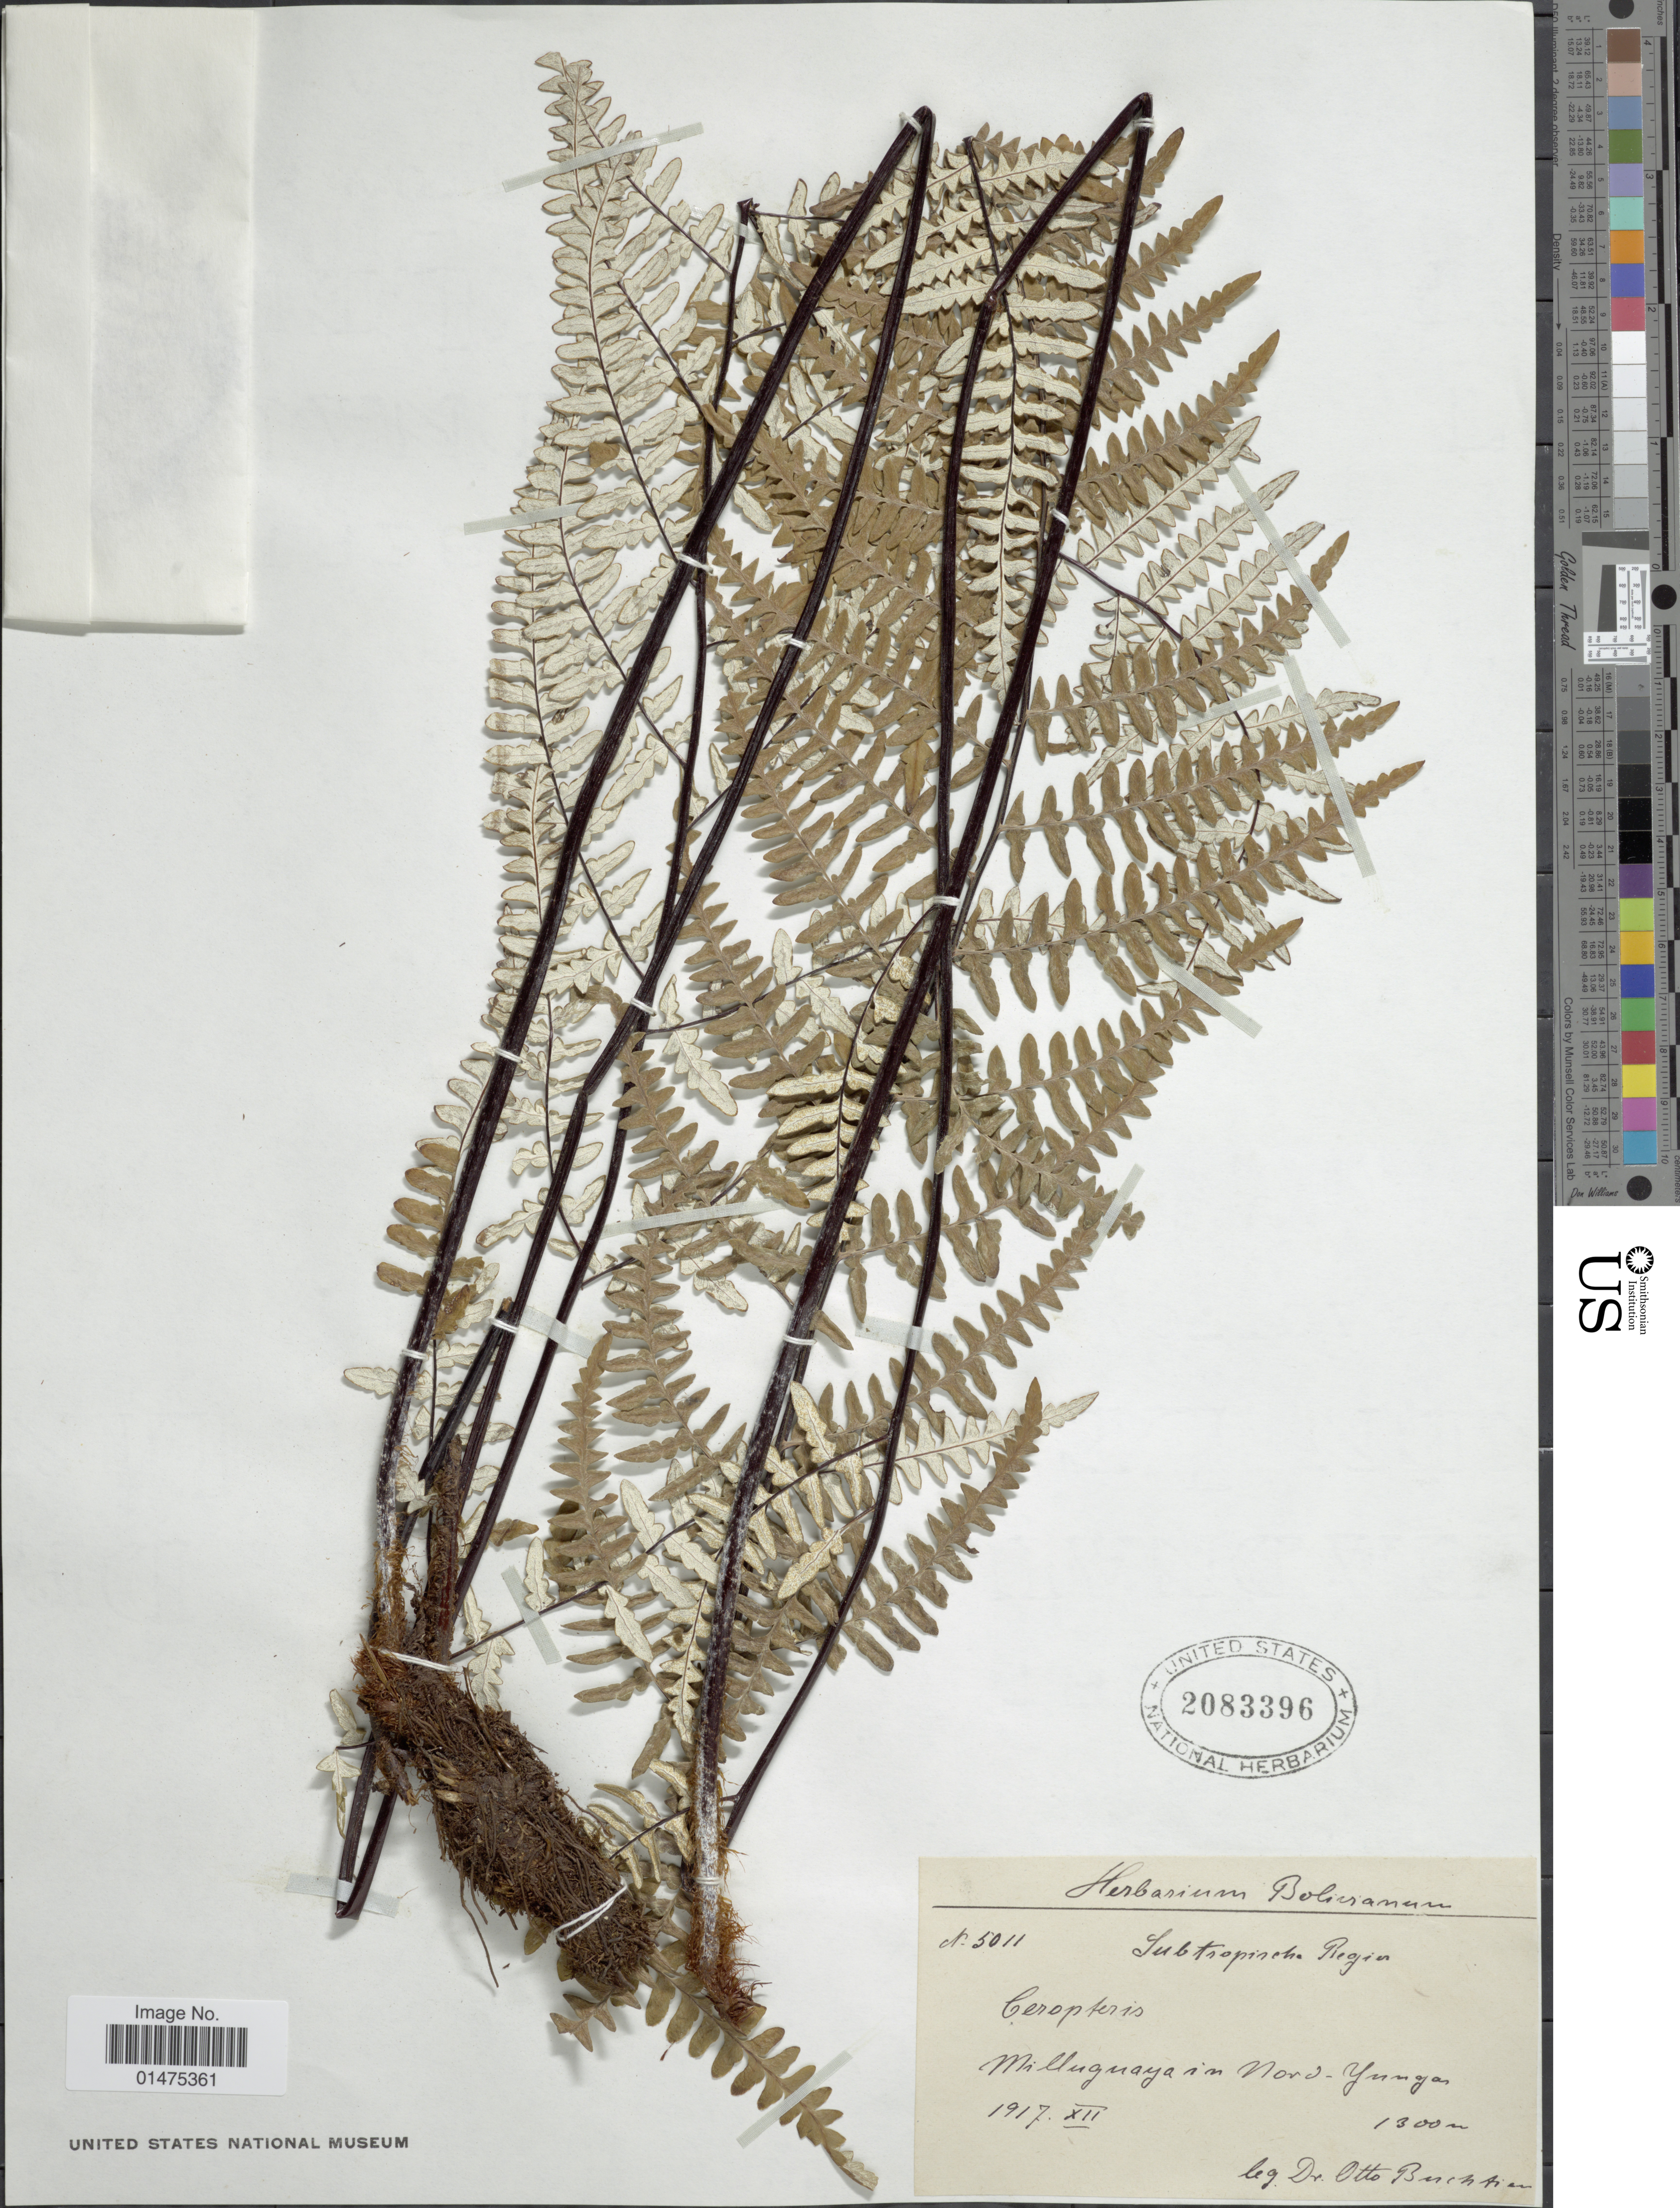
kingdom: Plantae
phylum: Tracheophyta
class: Polypodiopsida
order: Polypodiales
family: Pteridaceae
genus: Pityrogramma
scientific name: Pityrogramma sp.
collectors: O. Buchtien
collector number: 5011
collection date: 1917-12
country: Bolivia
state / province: La Paz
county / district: Nor Yungas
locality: Milluguaya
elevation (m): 1300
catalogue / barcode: US 2083396